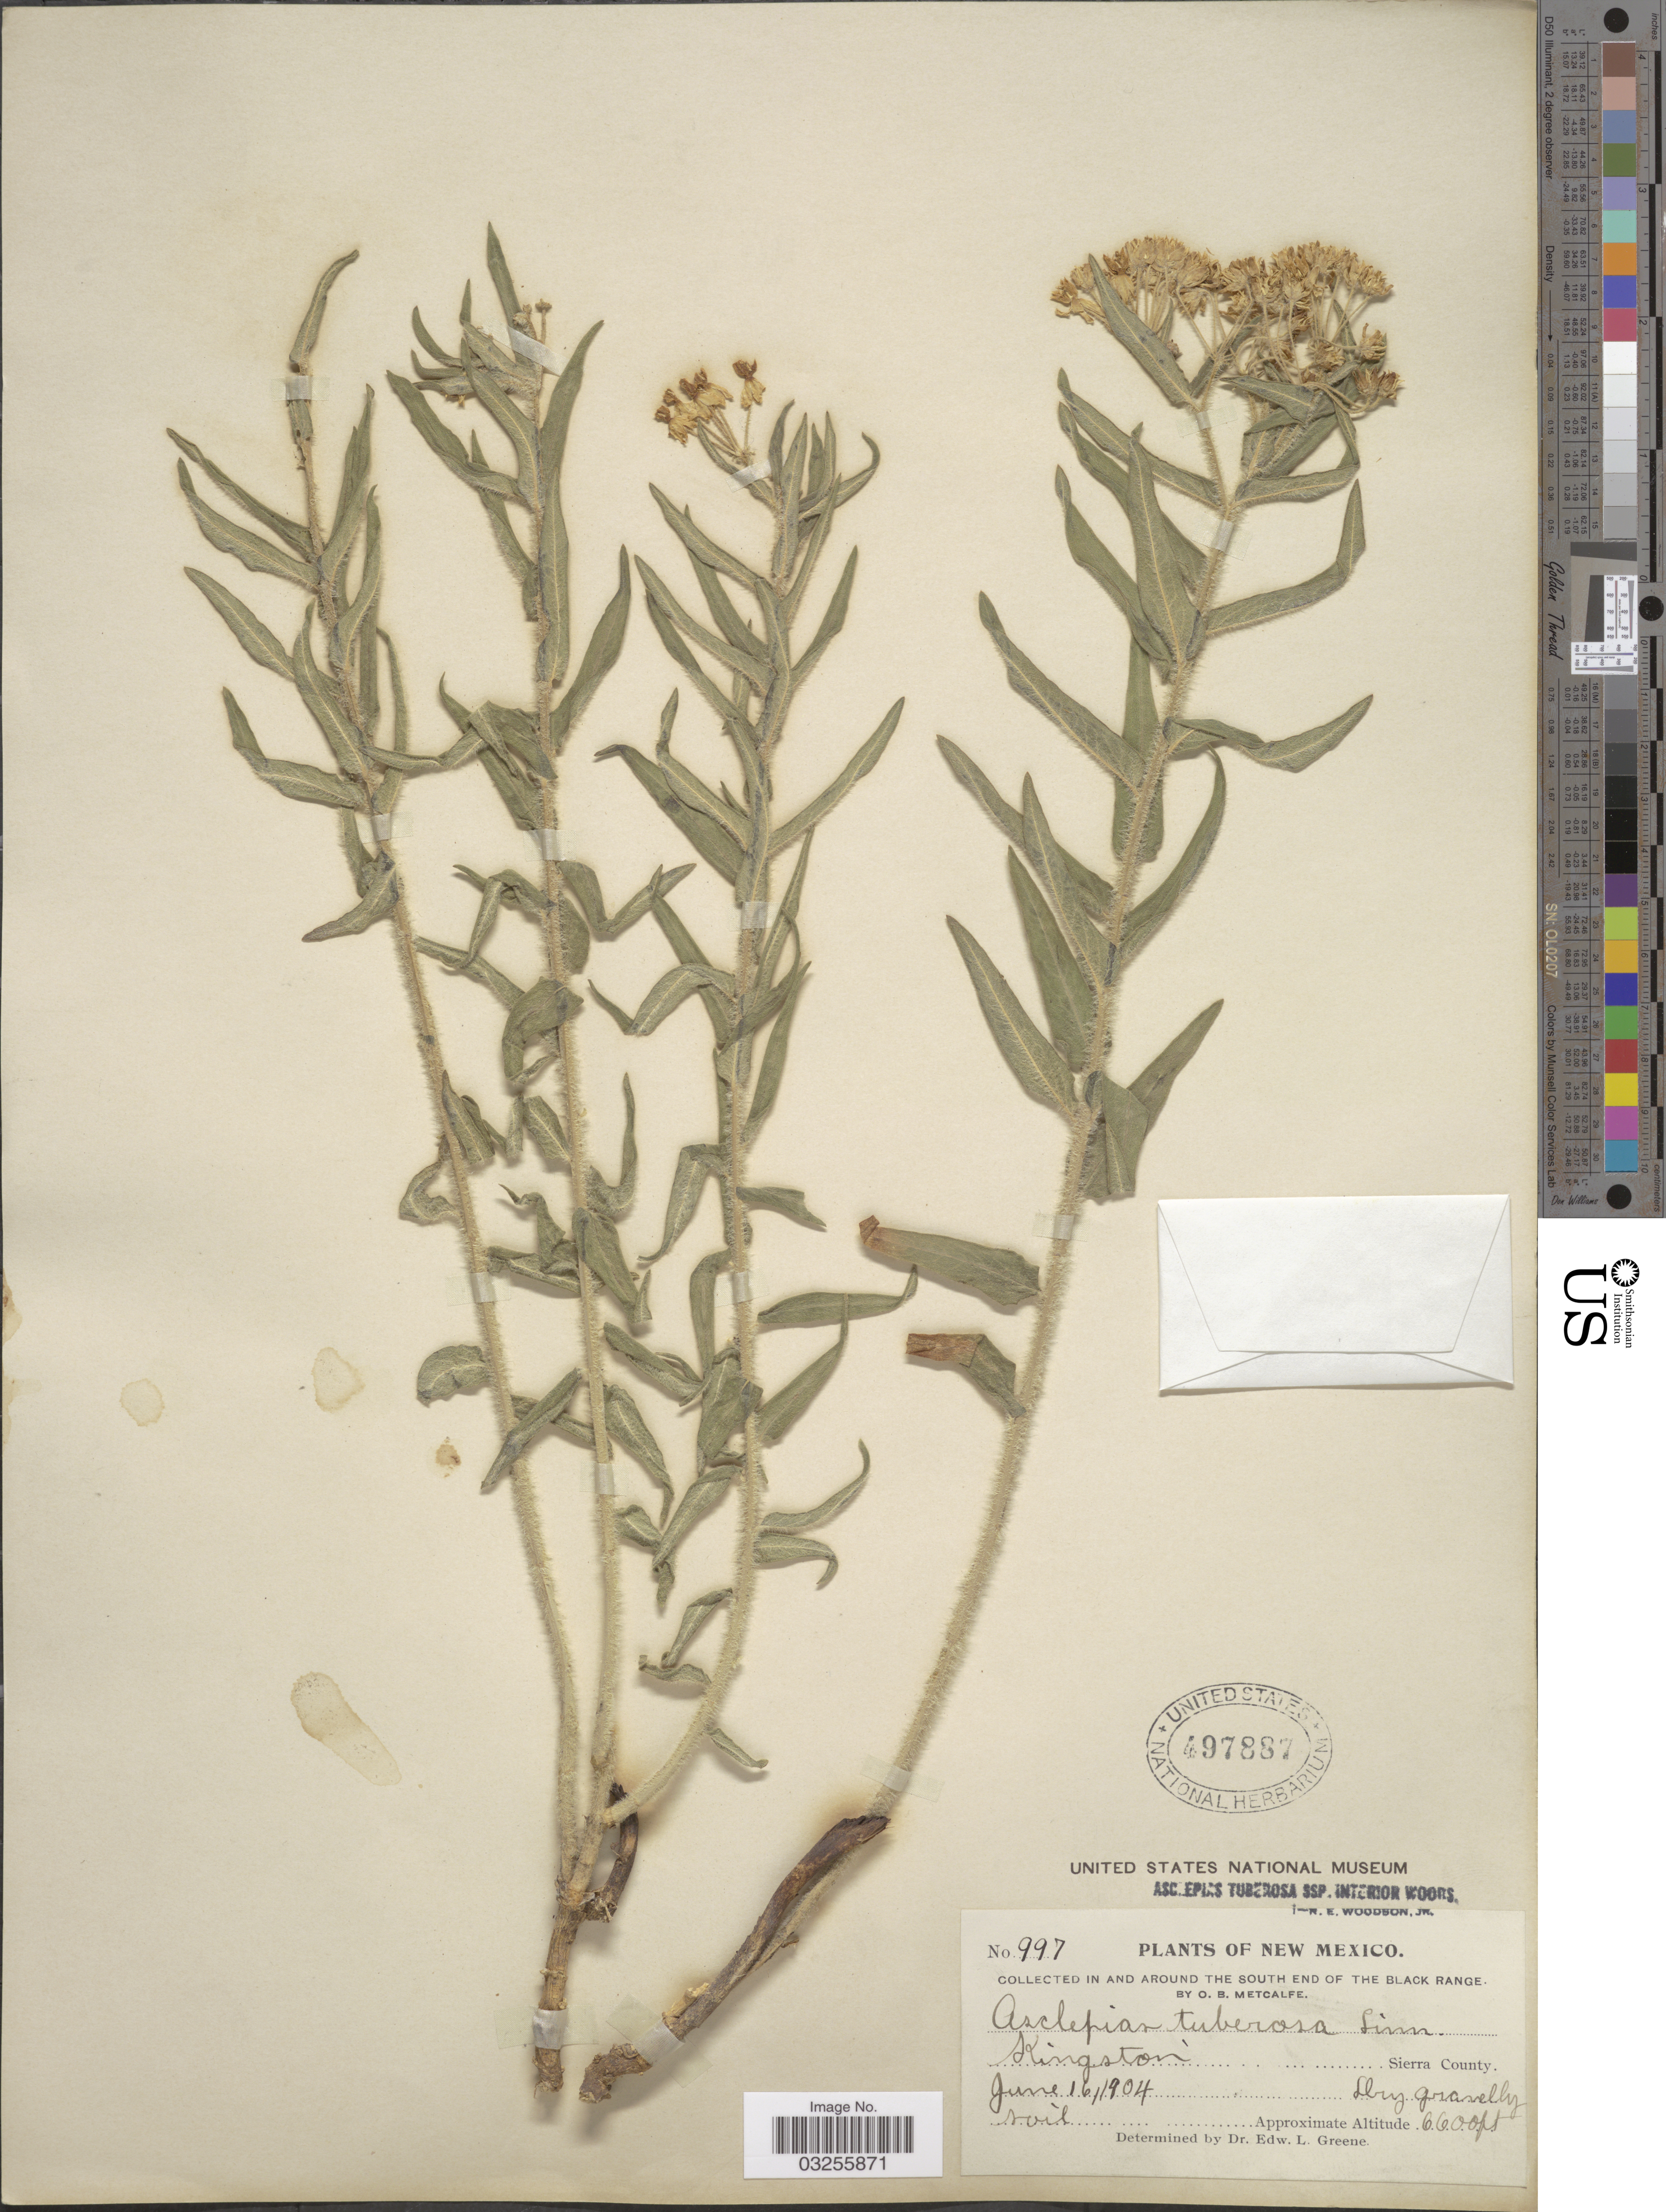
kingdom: Plantae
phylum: Tracheophyta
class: Magnoliopsida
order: Gentianales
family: Apocynaceae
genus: Asclepias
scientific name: Asclepias tuberosa subsp. interior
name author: Woodson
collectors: O. B. Metcalfe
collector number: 997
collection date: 1904-06-16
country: United States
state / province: New Mexico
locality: Kingston, Sierra County.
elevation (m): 2012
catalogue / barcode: US 497887